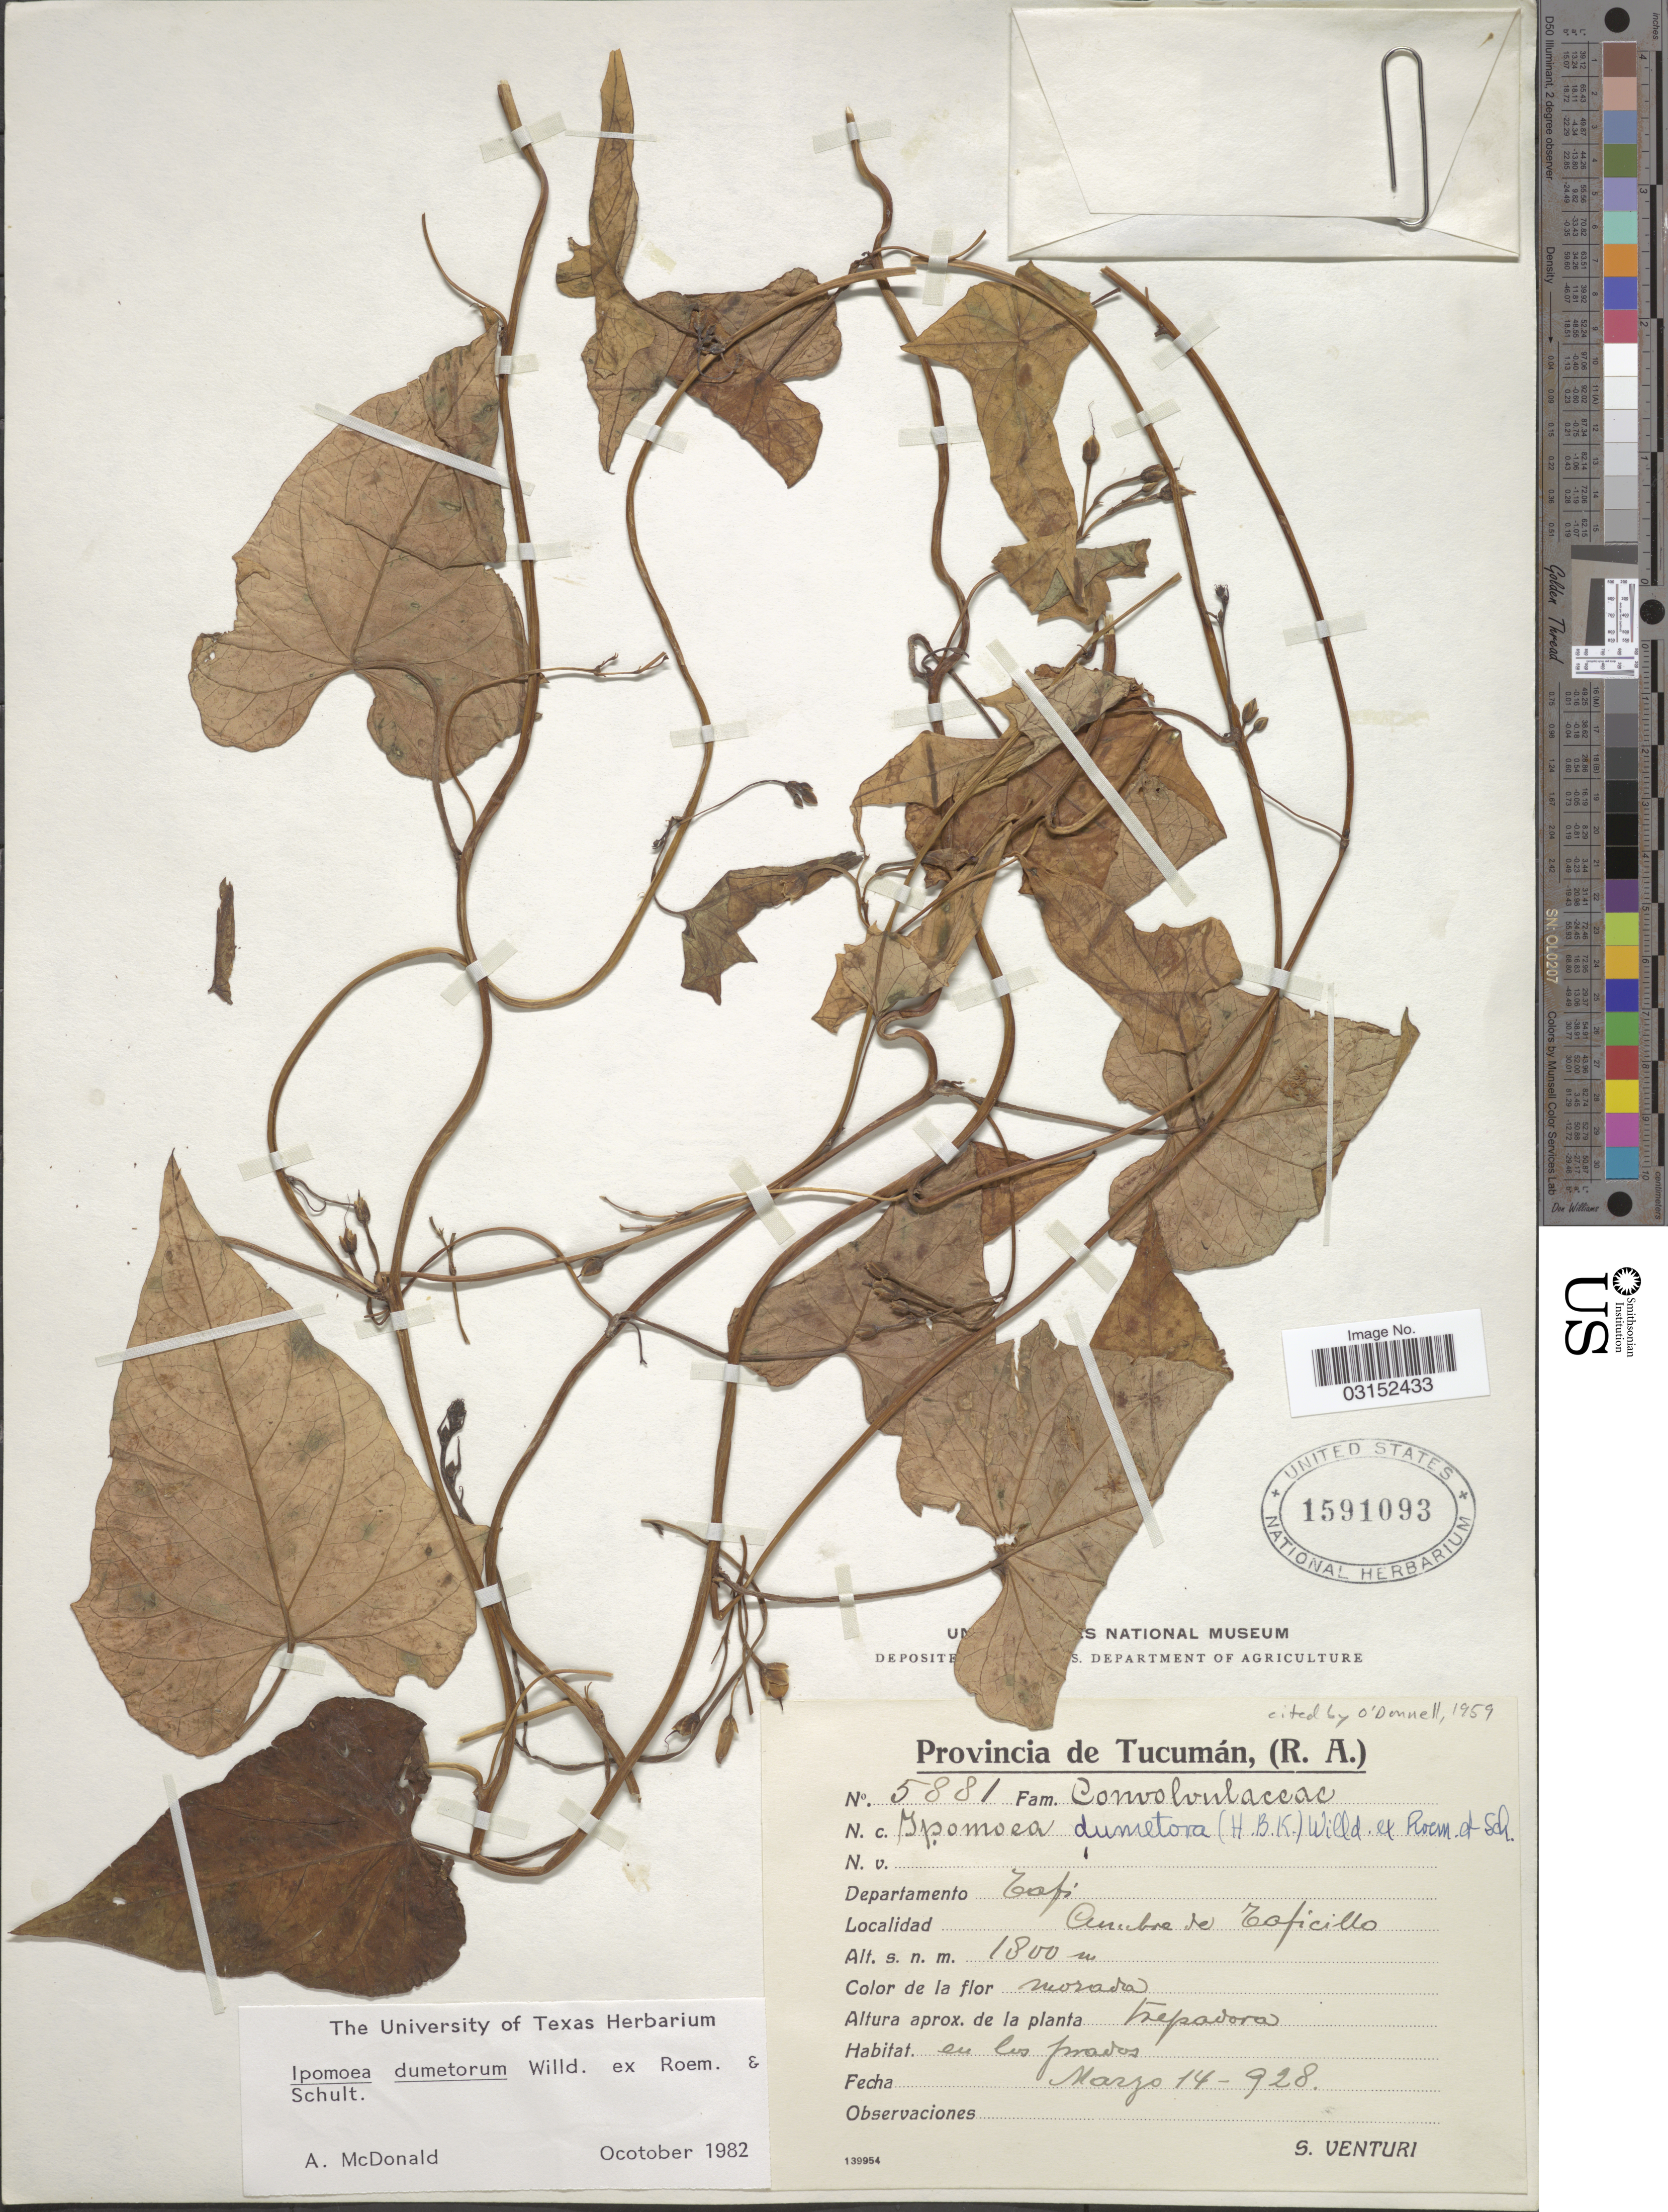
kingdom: Plantae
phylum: Tracheophyta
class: Magnoliopsida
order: Solanales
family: Convolvulaceae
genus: Ipomoea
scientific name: Ipomoea dumetorum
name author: Willd.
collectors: S. Venturi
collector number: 5881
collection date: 1928-03-14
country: Argentina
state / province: Tucuman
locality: Provincia de Tucumán, (R.A.) Departamento Tafí, Cumbre de Taficillo.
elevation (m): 1800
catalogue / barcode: US 1591093